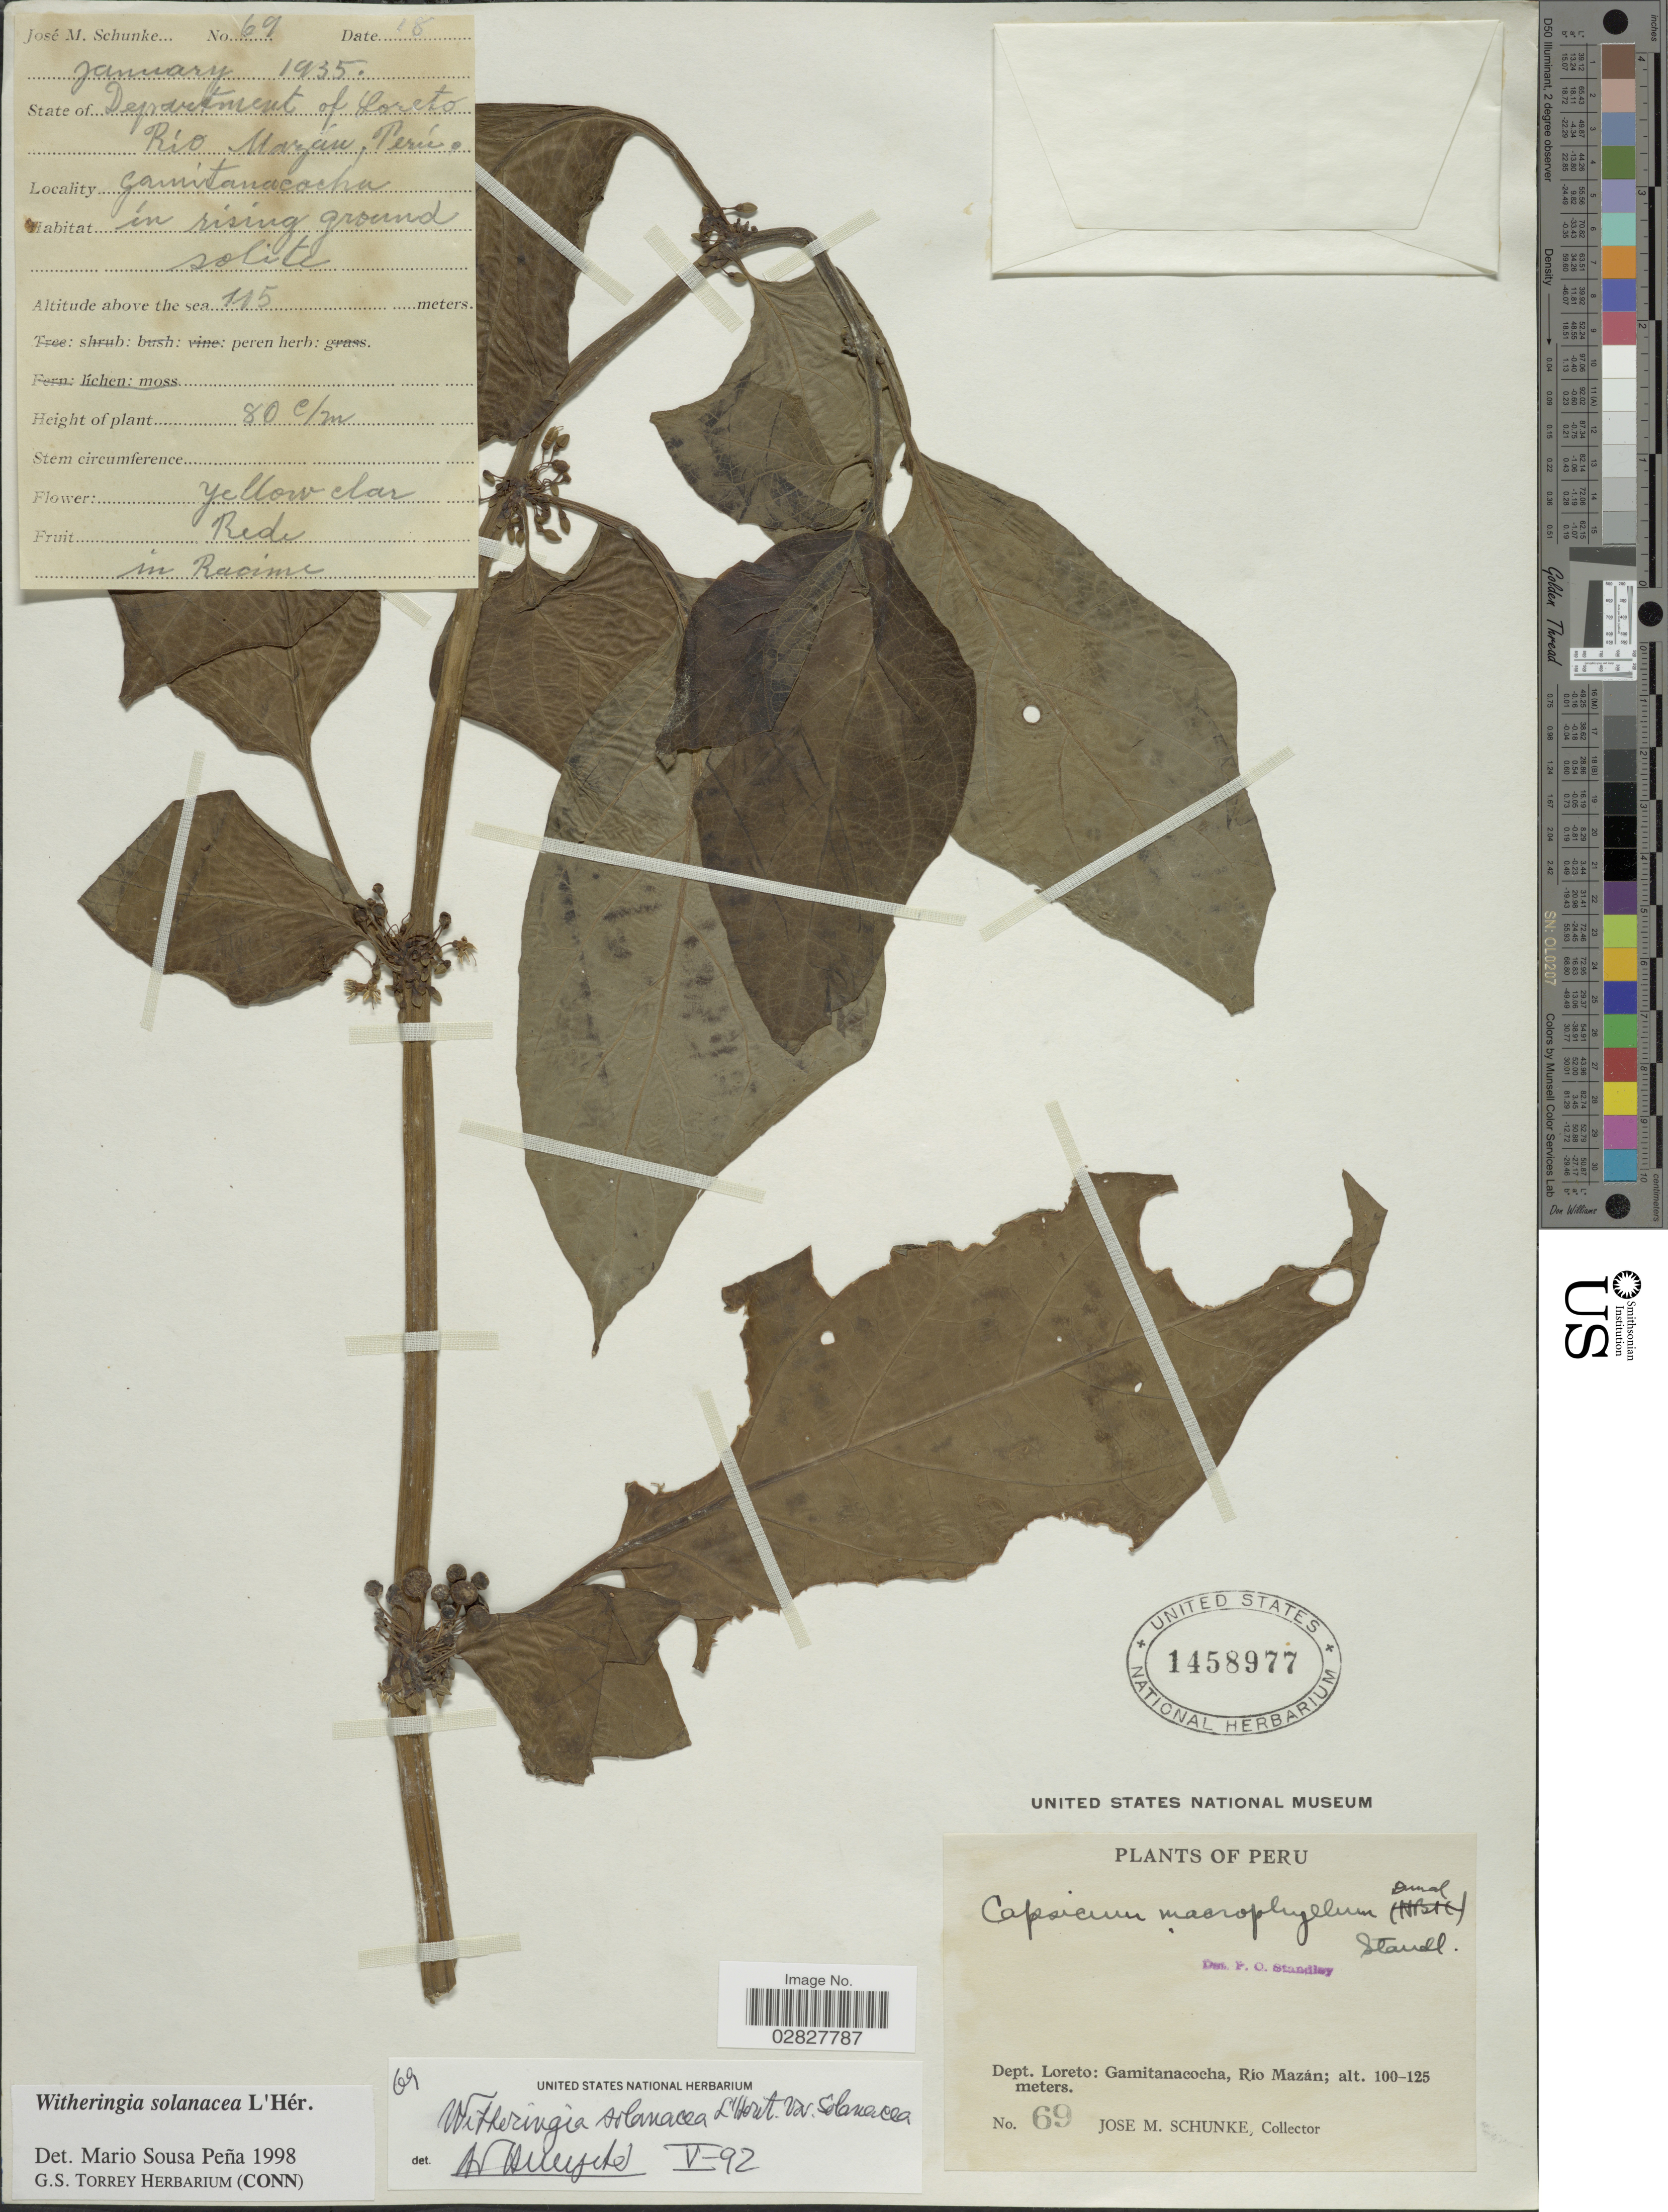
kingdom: Plantae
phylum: Tracheophyta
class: Magnoliopsida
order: Solanales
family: Solanaceae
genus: Witheringia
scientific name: Witheringia solanacea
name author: L'Hér.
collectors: J. M. Schunke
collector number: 69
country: Peru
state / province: Loreto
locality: Dept. Loreto: Gamitanacocha, Río Mazán.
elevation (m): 100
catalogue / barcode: US 1458977